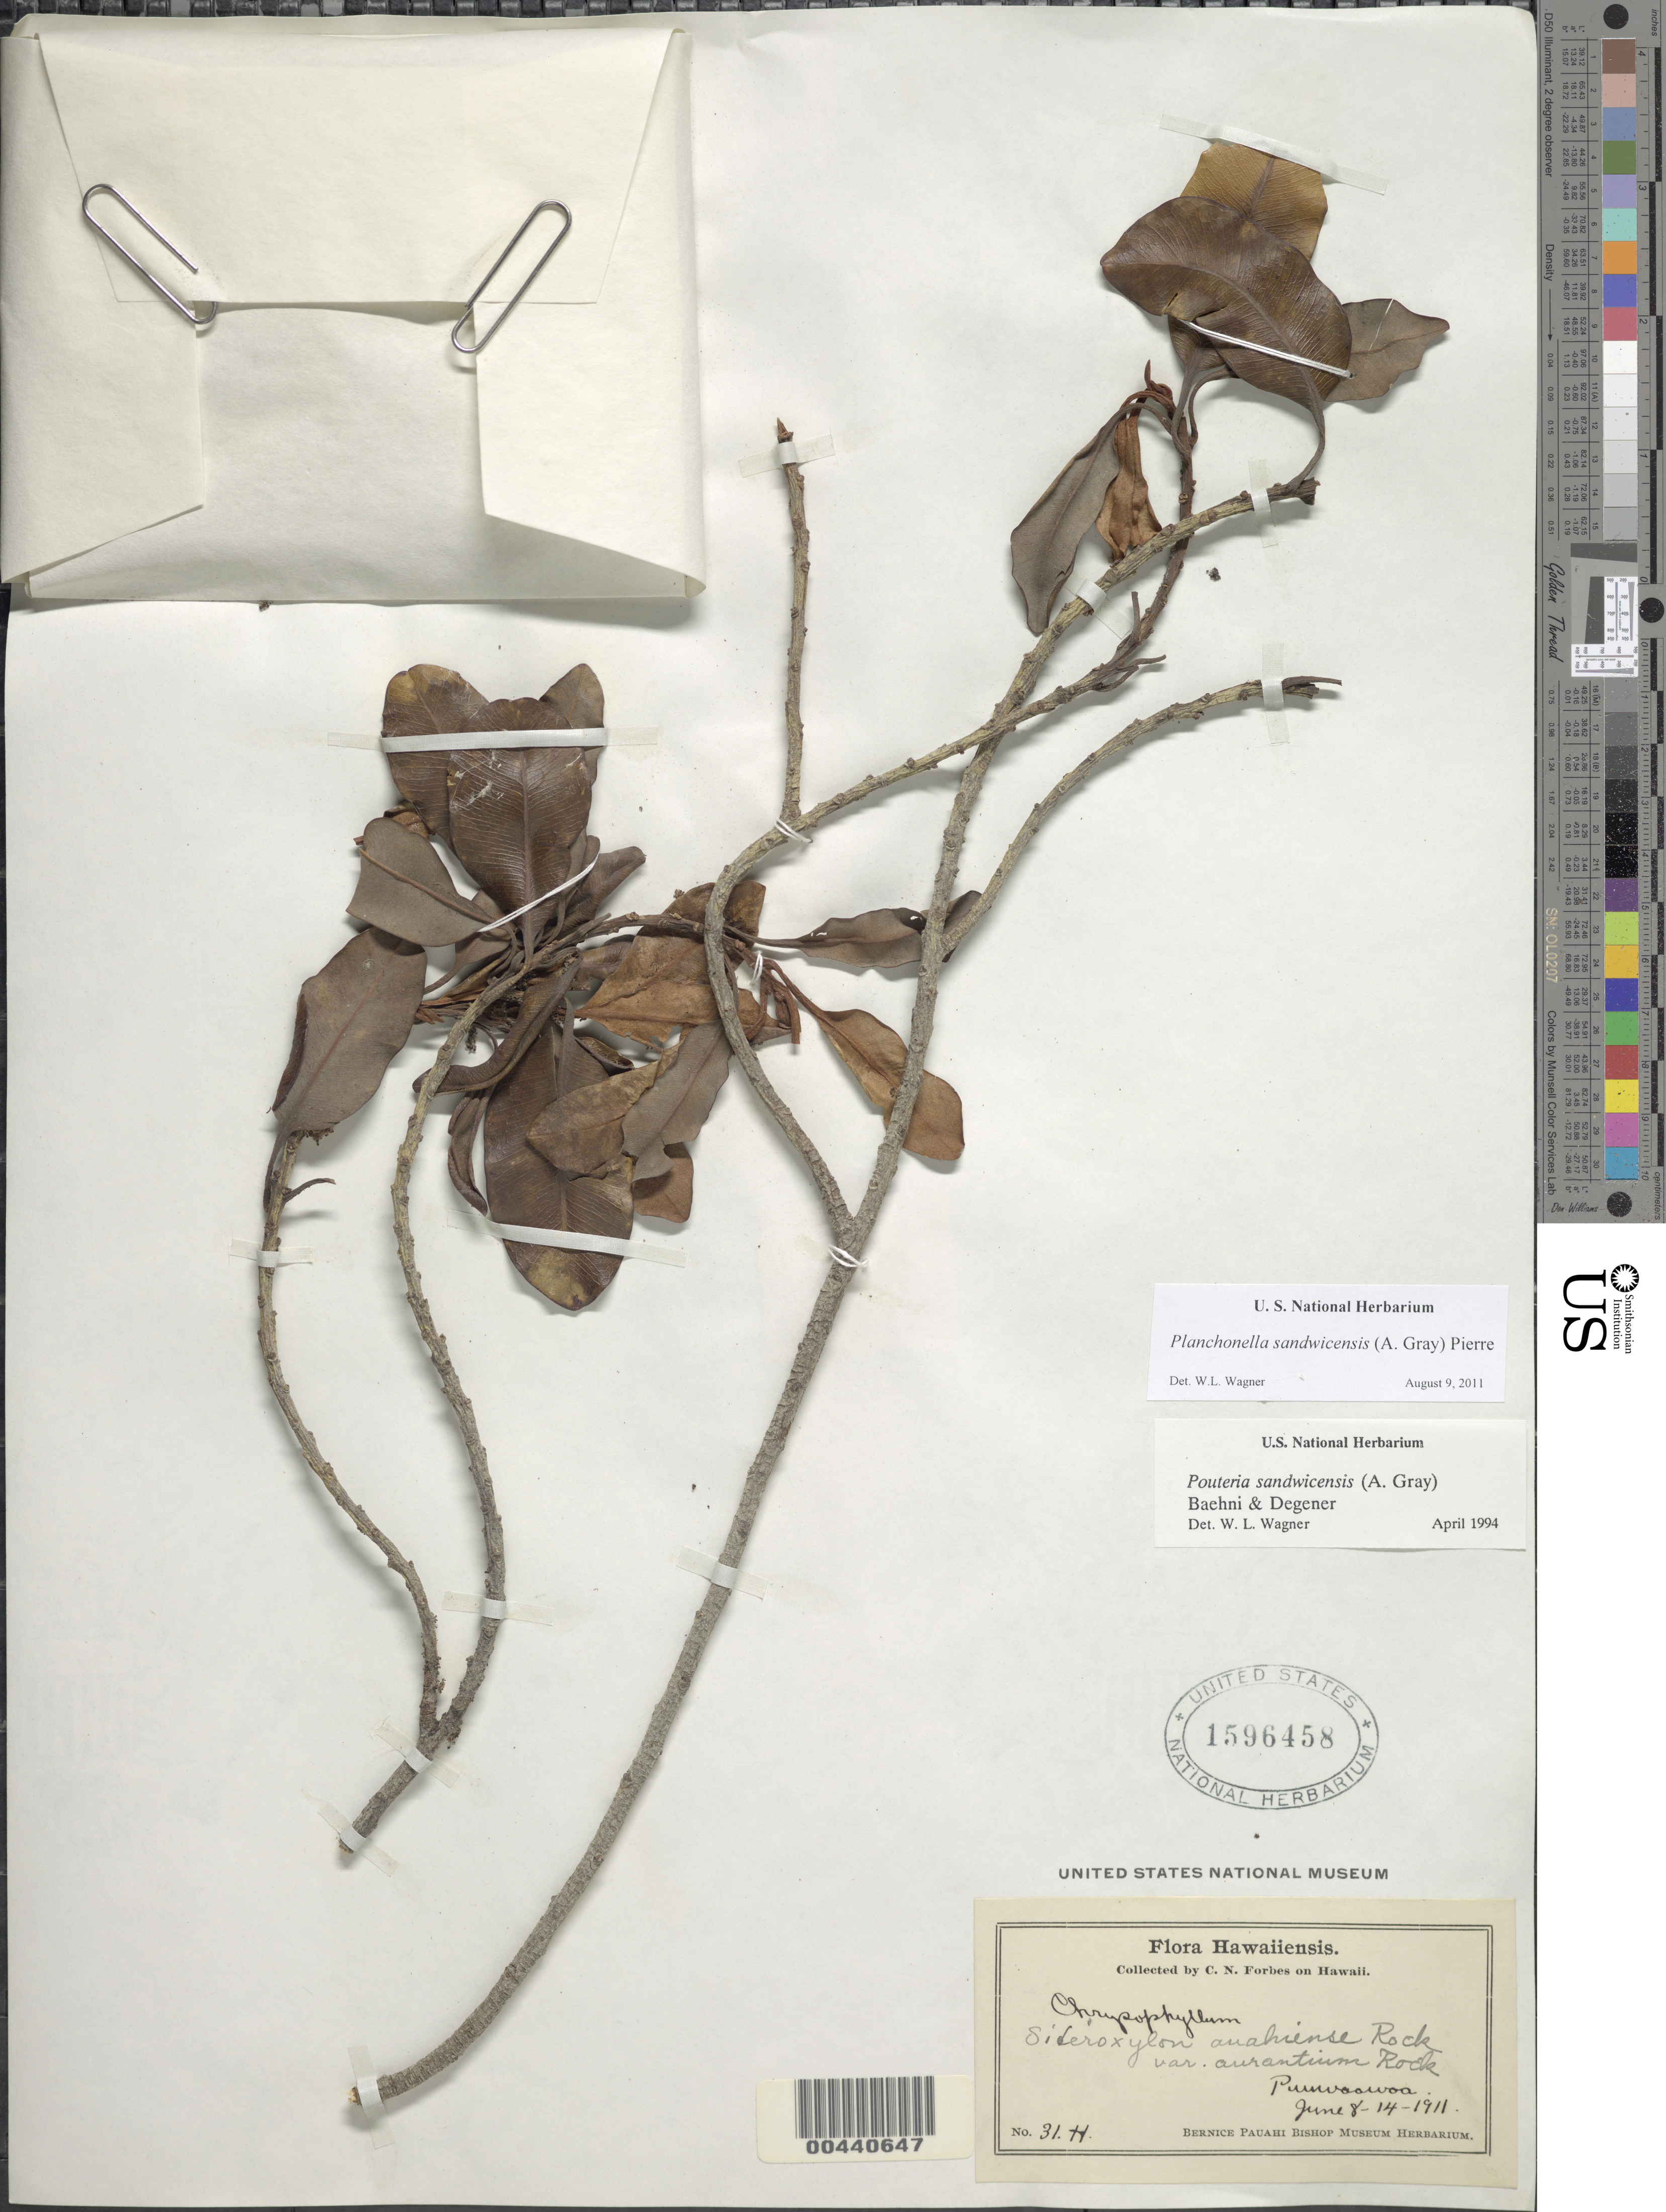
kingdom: Plantae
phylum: Tracheophyta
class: Magnoliopsida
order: Ericales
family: Sapotaceae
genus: Planchonella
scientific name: Planchonella spathulata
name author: (Hillebr.) Pierre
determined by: Wagner, W. L., (BOT), Smithsonian Institution - National Museum of Natural History (UNITED STATES)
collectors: C. N. Forbes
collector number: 31.H.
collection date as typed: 8 Jun 1911 to 14 Jun 1911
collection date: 1911-06-08/1911-06-14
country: United States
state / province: Hawaii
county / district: Hawaii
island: Hawaii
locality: Puuwaawaa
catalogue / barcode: US 1596458